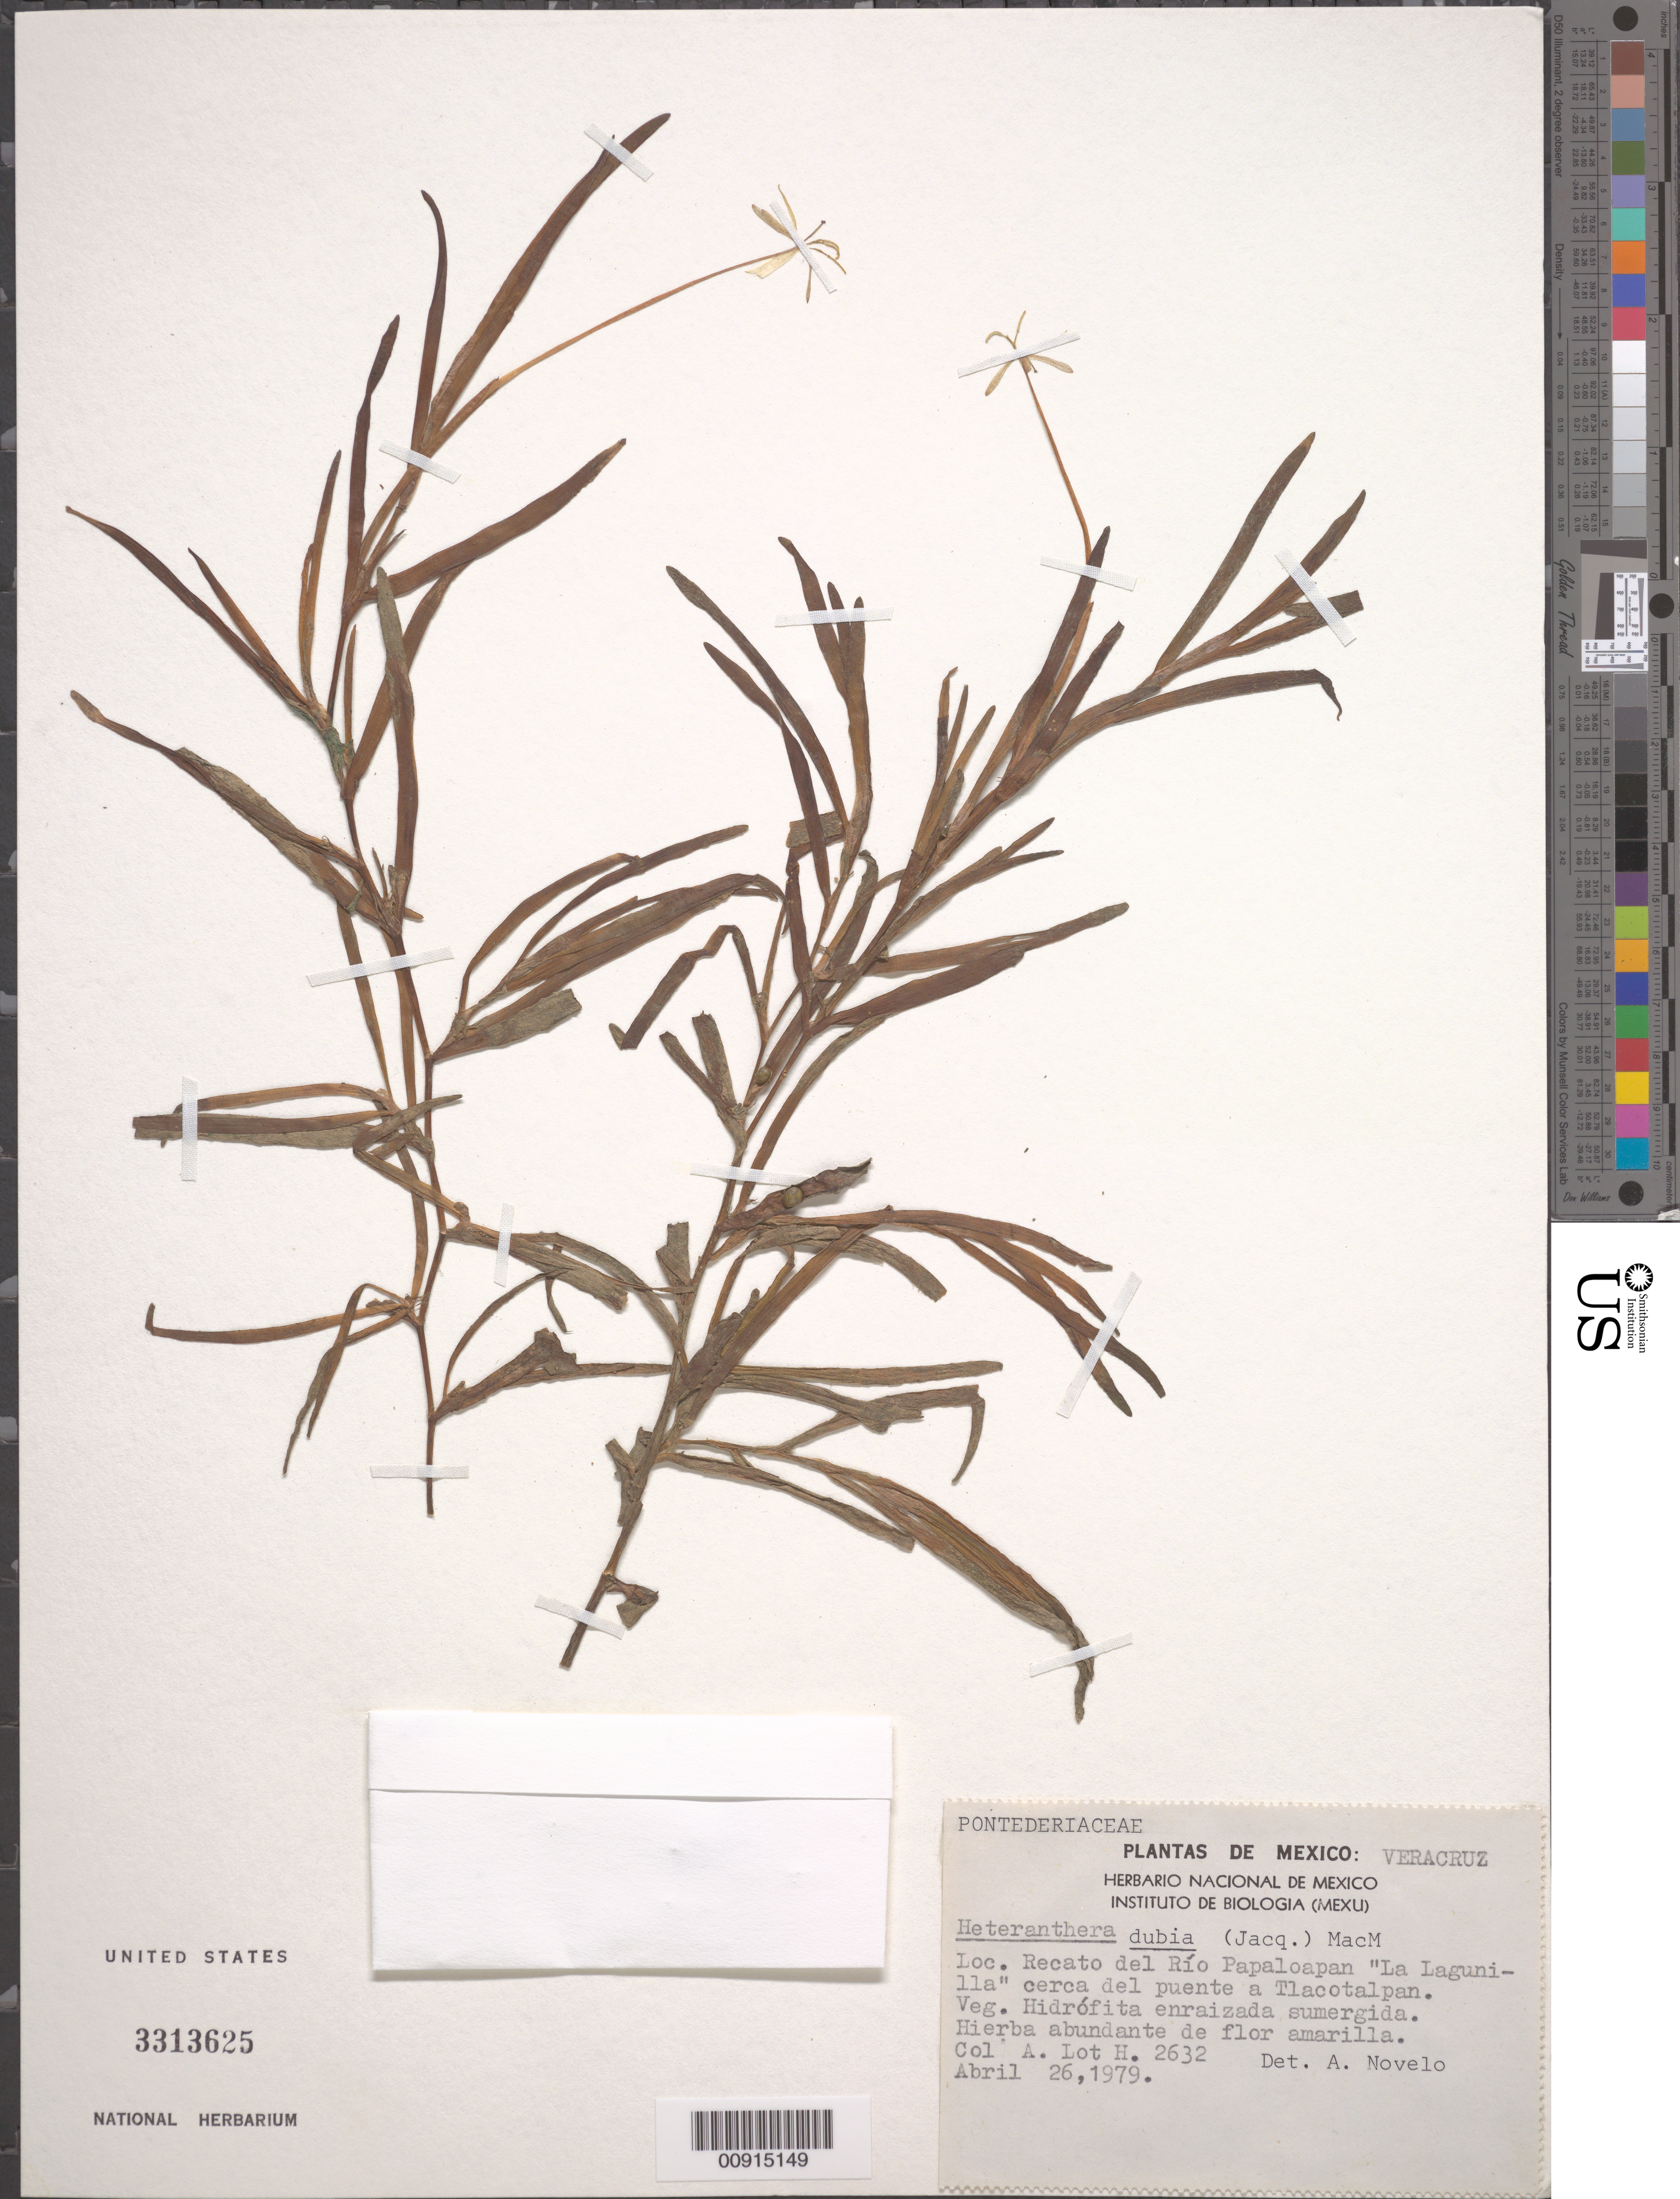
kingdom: Plantae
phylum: Tracheophyta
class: Liliopsida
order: Commelinales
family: Pontederiaceae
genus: Heteranthera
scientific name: Heteranthera dubia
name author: (Jacq.) MacMill.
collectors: A. Lot Helgueras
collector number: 2632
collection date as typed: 26 Apr 1979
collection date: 1979-04-26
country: Mexico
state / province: Veracruz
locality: Recato del Río Papaloapan " La Lagunilla" cerca del puente a Tlacotalpan.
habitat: Veg. Hidrófita enraizada sumergida.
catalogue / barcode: US 3313625